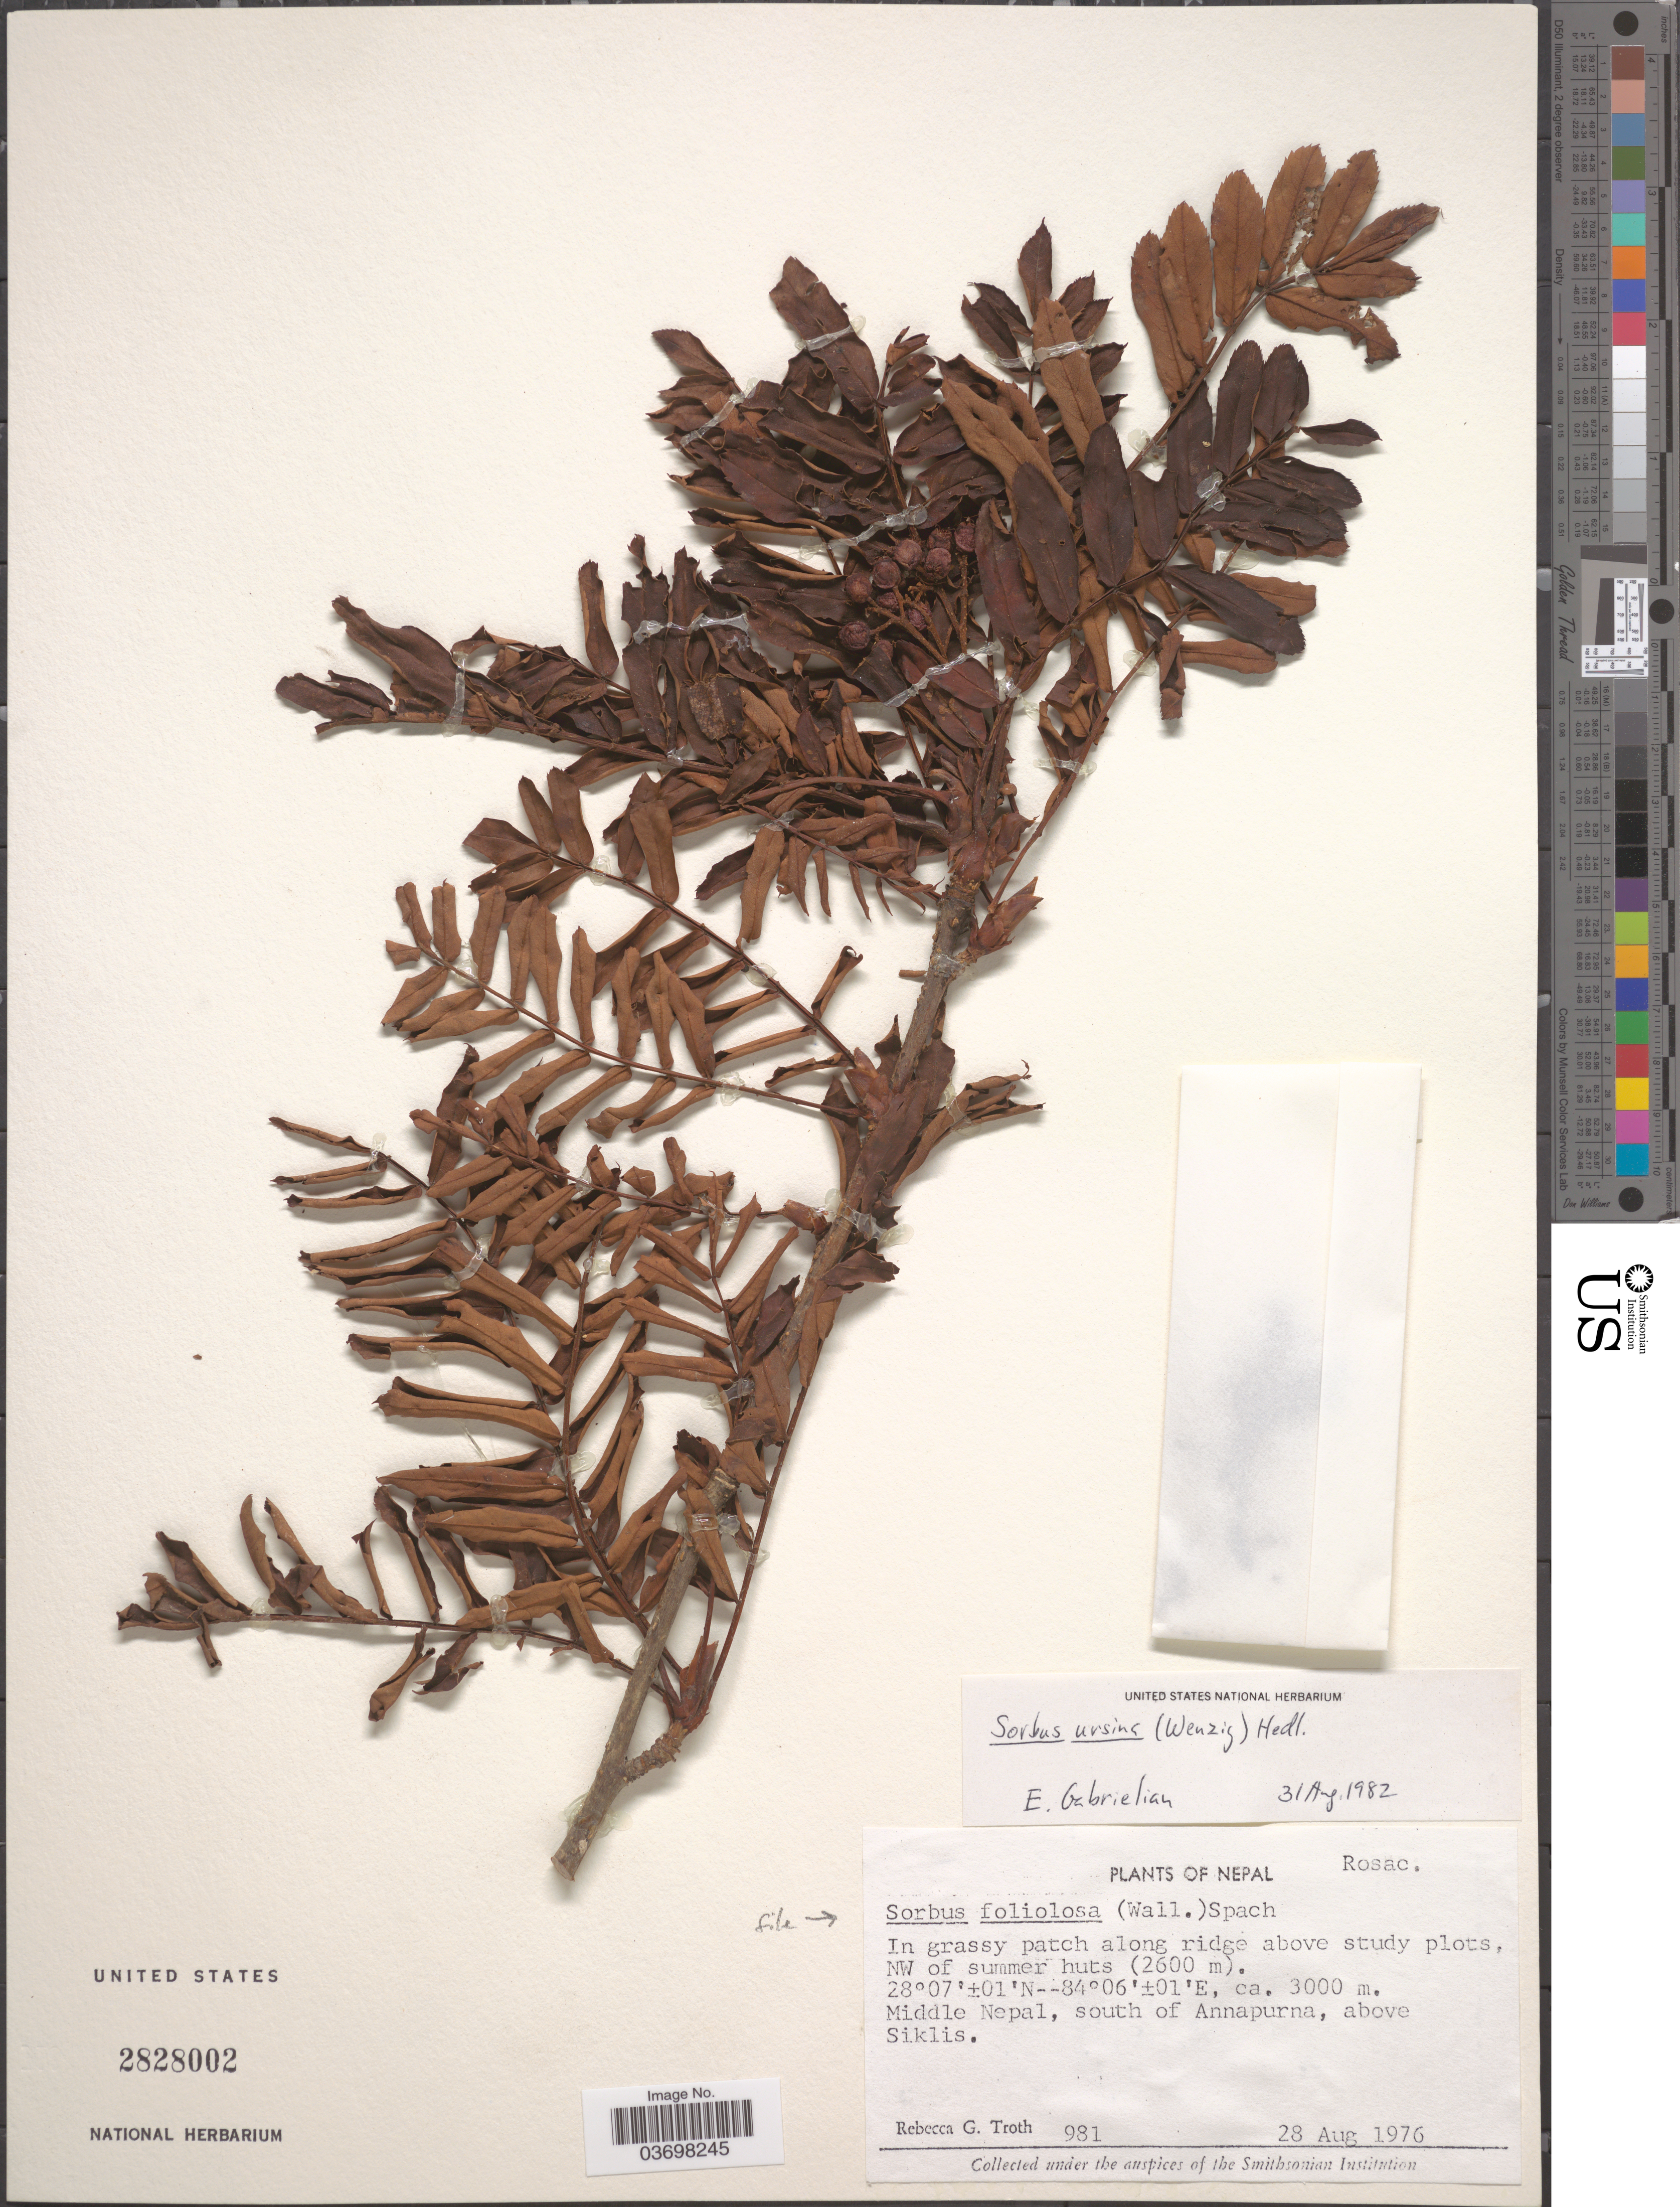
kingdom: Plantae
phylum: Tracheophyta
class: Magnoliopsida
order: Rosales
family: Rosaceae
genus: Sorbus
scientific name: Sorbus foliolosa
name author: (Wall.) Spach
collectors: R. Troth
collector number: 981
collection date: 1976-08-28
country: Nepal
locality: In grassy patch along ridge above study plots, NW of summer huts. Middle Nepal, south of Annapurna, above Siklis.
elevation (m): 2600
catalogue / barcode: US 2828002